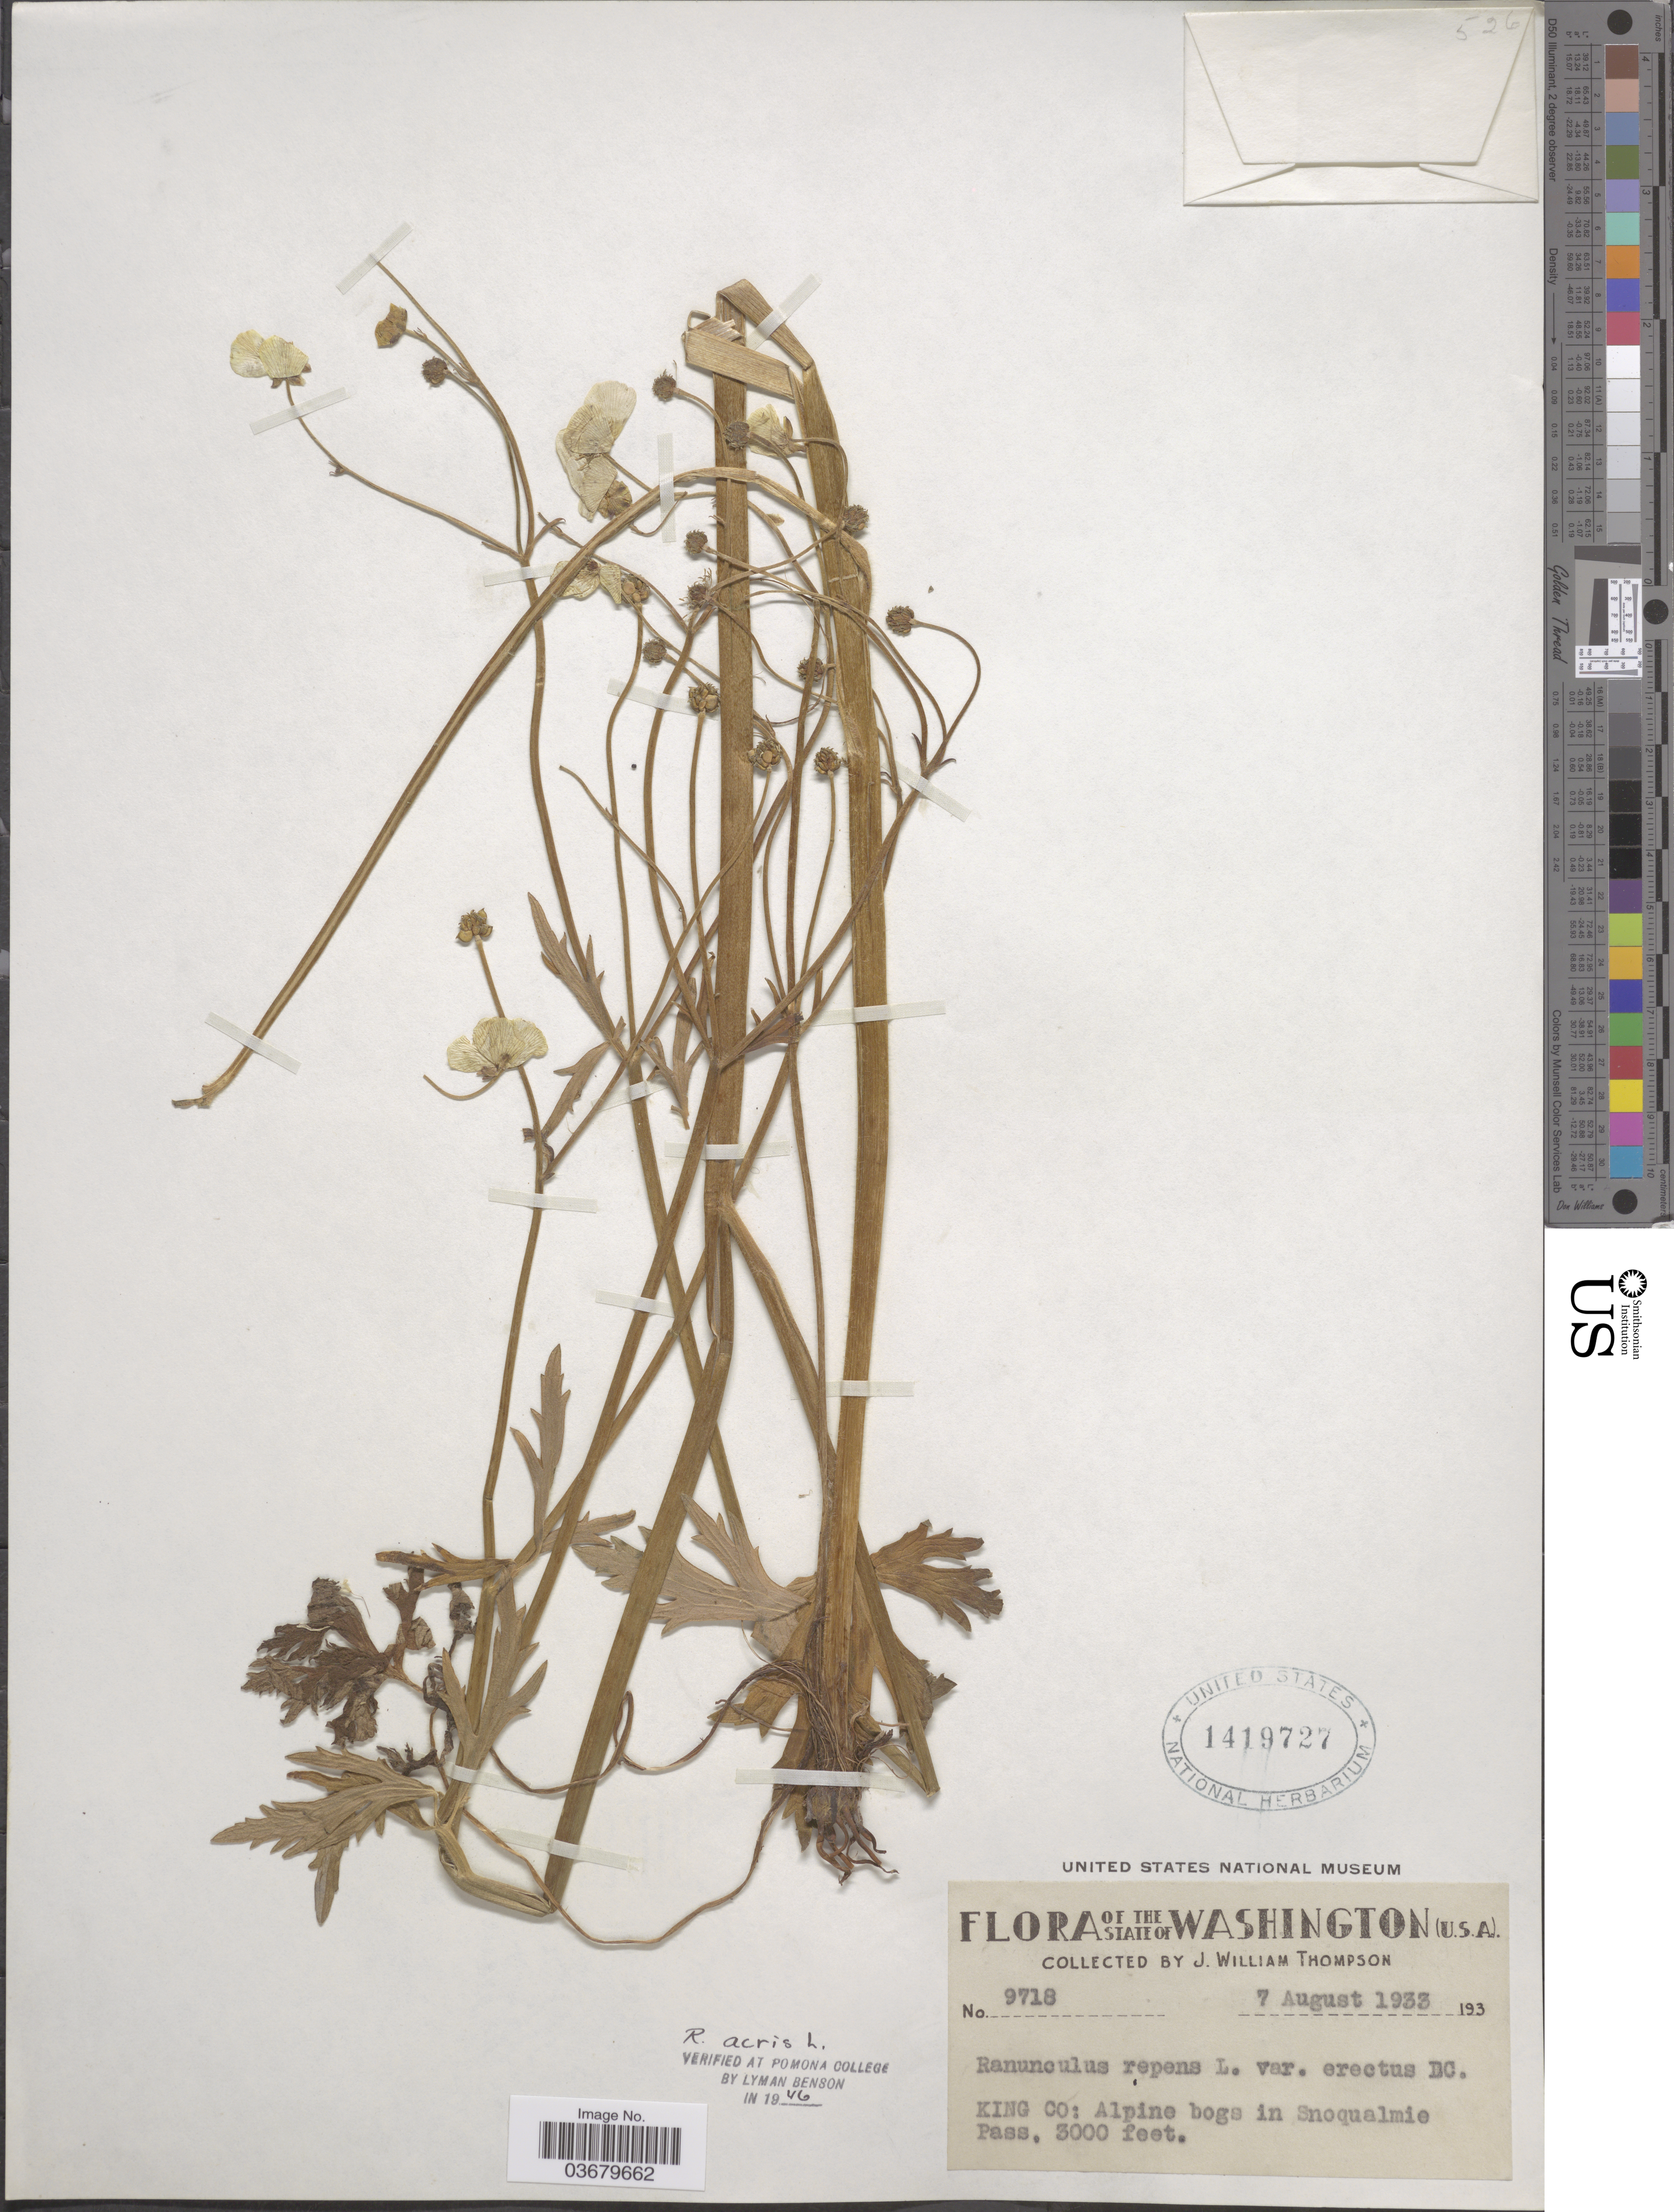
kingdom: Plantae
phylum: Tracheophyta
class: Magnoliopsida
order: Ranunculales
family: Ranunculaceae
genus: Ranunculus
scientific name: Ranunculus acris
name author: L.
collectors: J. W. Thompson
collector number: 9718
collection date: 1933-08-07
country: United States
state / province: Washington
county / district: King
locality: King Co: Alpine bogs in Snoqualmie Pass.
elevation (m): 914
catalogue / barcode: US 1419727